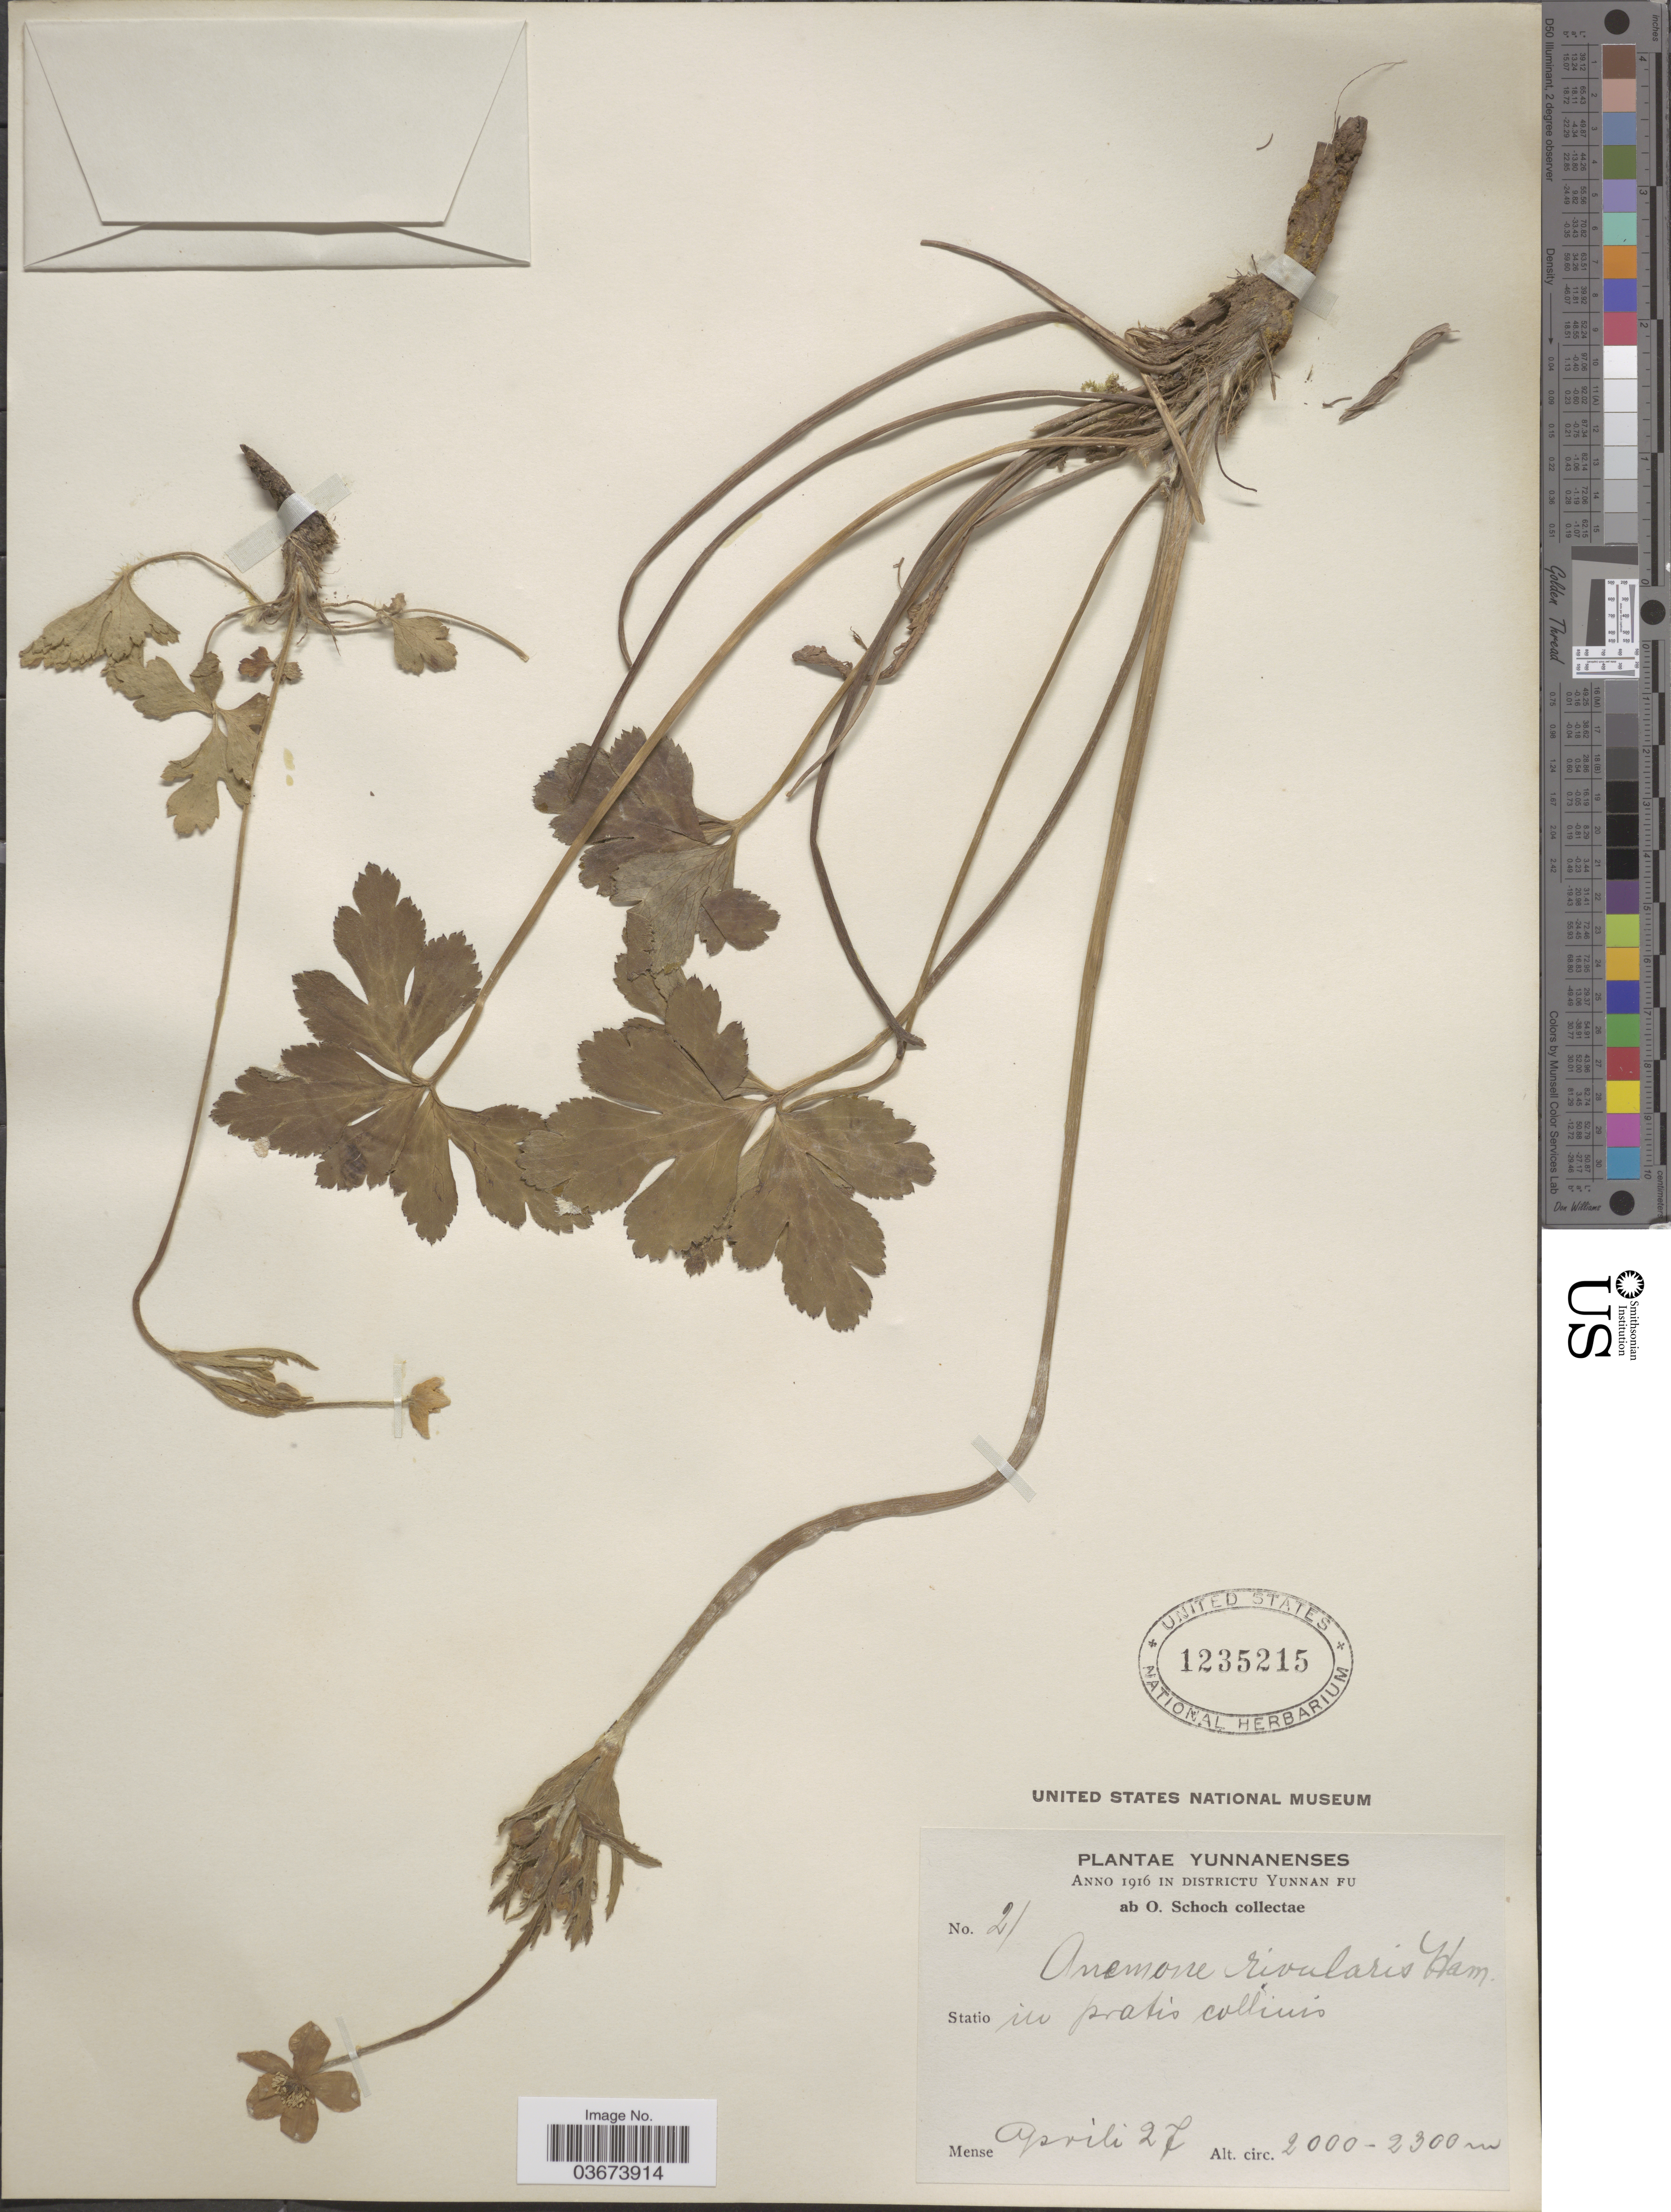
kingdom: Plantae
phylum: Tracheophyta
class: Magnoliopsida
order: Ranunculales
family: Ranunculaceae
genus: Anemone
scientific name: Anemone rivularis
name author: Buch.-Ham. ex DC.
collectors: O. Schoch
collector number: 21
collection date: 1916-04-27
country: China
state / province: Yunnan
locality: Districtu Yunnan Fu. Statio in pratis collinis.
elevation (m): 2000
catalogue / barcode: US 1235215